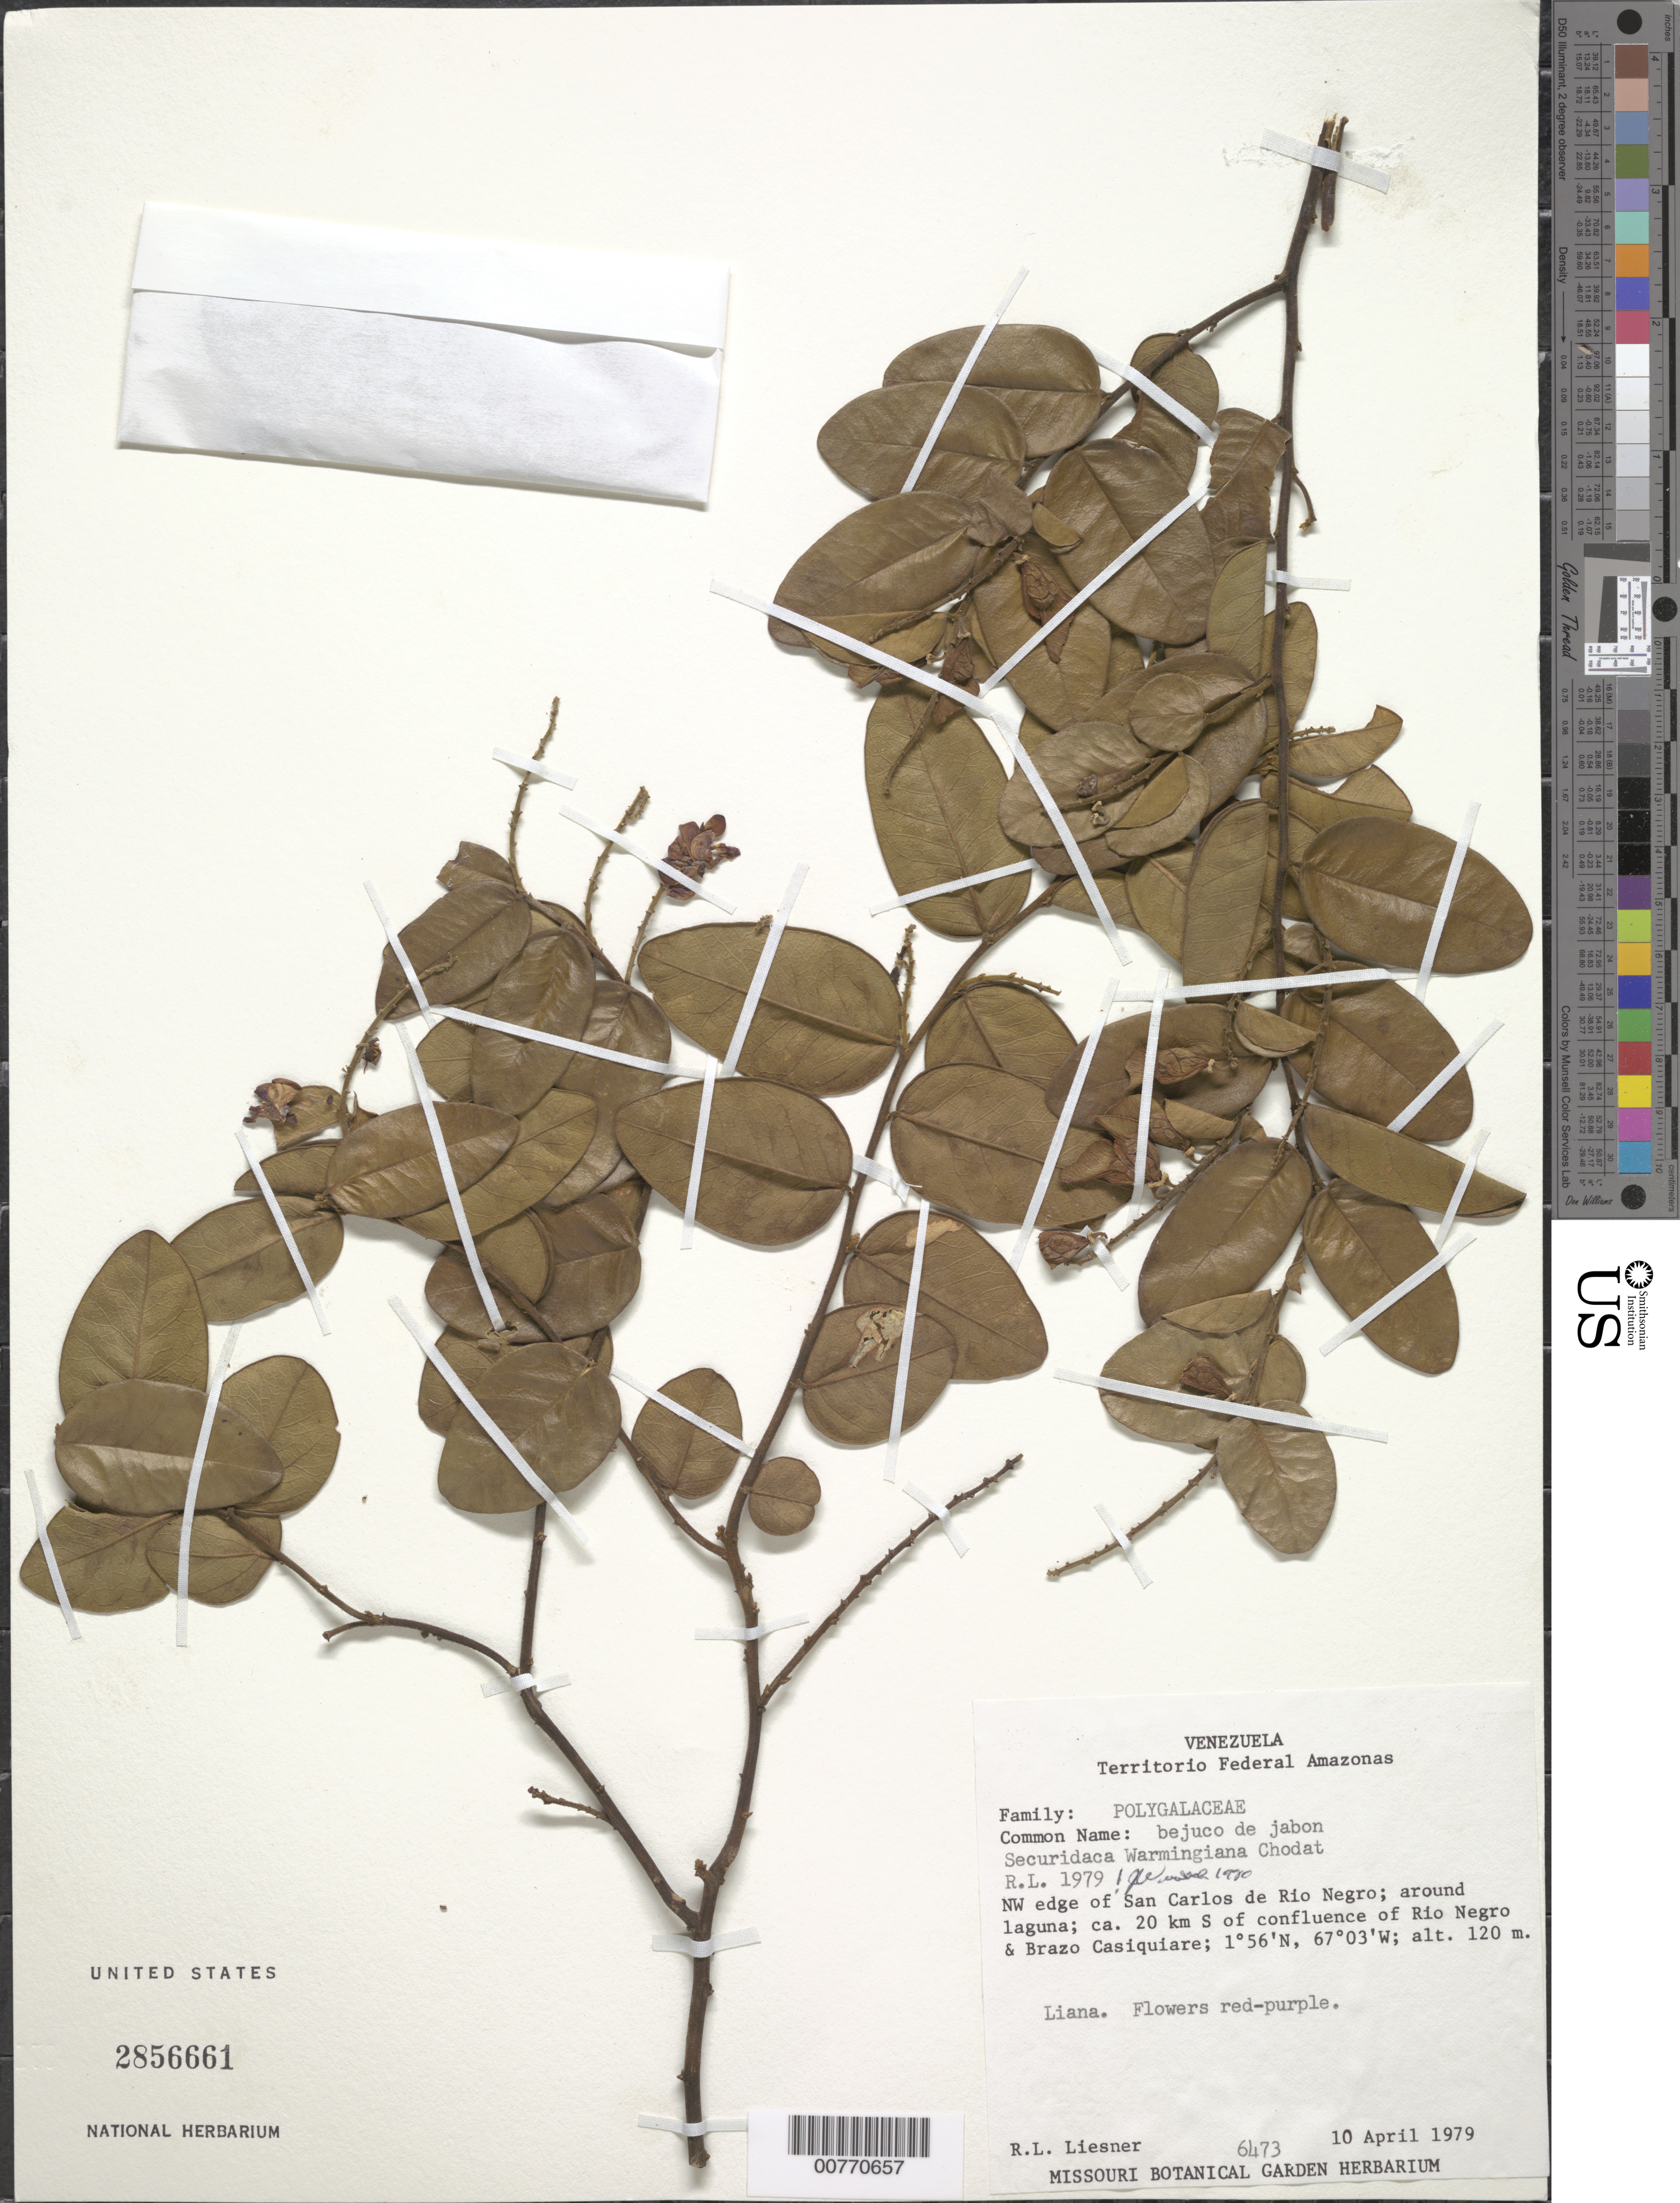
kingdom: Plantae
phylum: Tracheophyta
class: Magnoliopsida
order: Fabales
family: Polygalaceae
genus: Securidaca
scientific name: Securidaca warmingiana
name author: Chodat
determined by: Wurdack, John J., (US), US (UNITED STATES)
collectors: R. L. Liesner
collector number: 6473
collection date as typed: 10-Apr-79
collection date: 1979-04-10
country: Venezuela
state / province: Amazonas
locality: San Carlos de Río Negro, 20 km S of confluence of Río Negro & Brazo Casiquiare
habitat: Around laguna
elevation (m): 120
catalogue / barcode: US 2856661